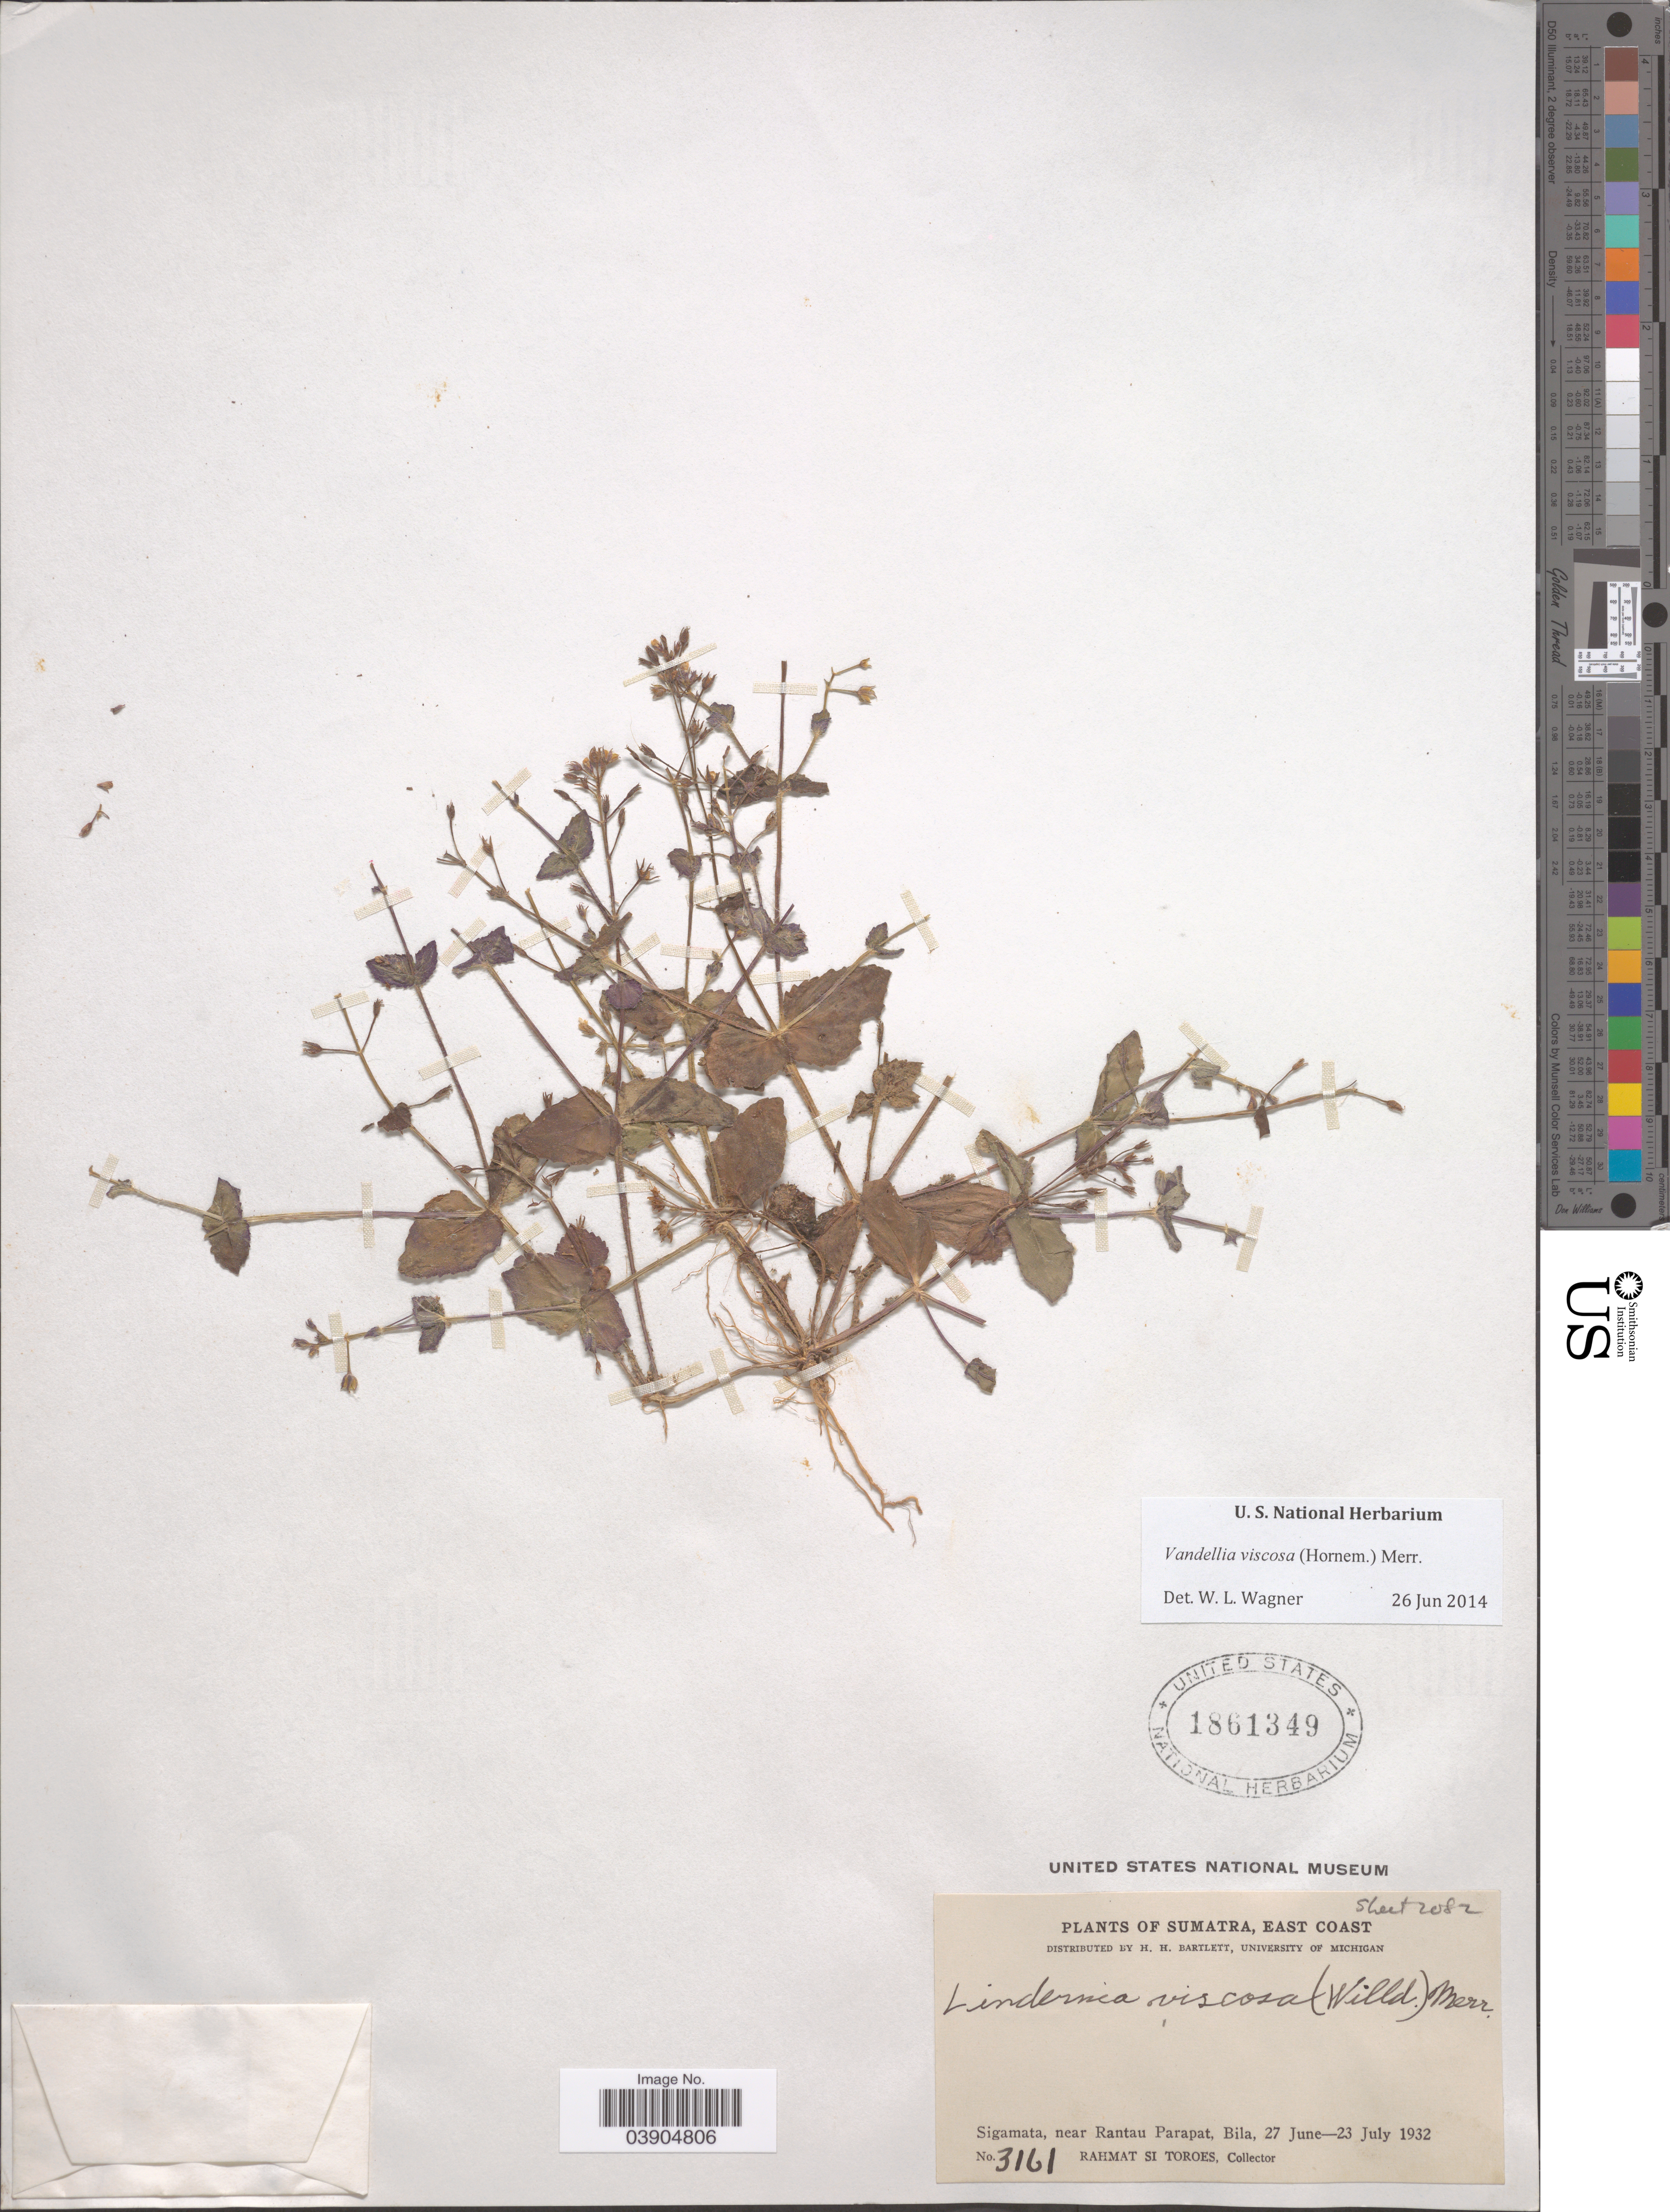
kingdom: Plantae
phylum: Tracheophyta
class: Magnoliopsida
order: Lamiales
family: Linderniaceae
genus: Lindernia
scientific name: Lindernia viscosa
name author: (Hornem.) Merr.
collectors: Rahmat Si Boeea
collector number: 3161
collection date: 1932-06-27/1932-07-23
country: Indonesia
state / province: Sumatra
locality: East Coast. Sigamata, near Rantau Parapat, Bila.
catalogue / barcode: US 1861349